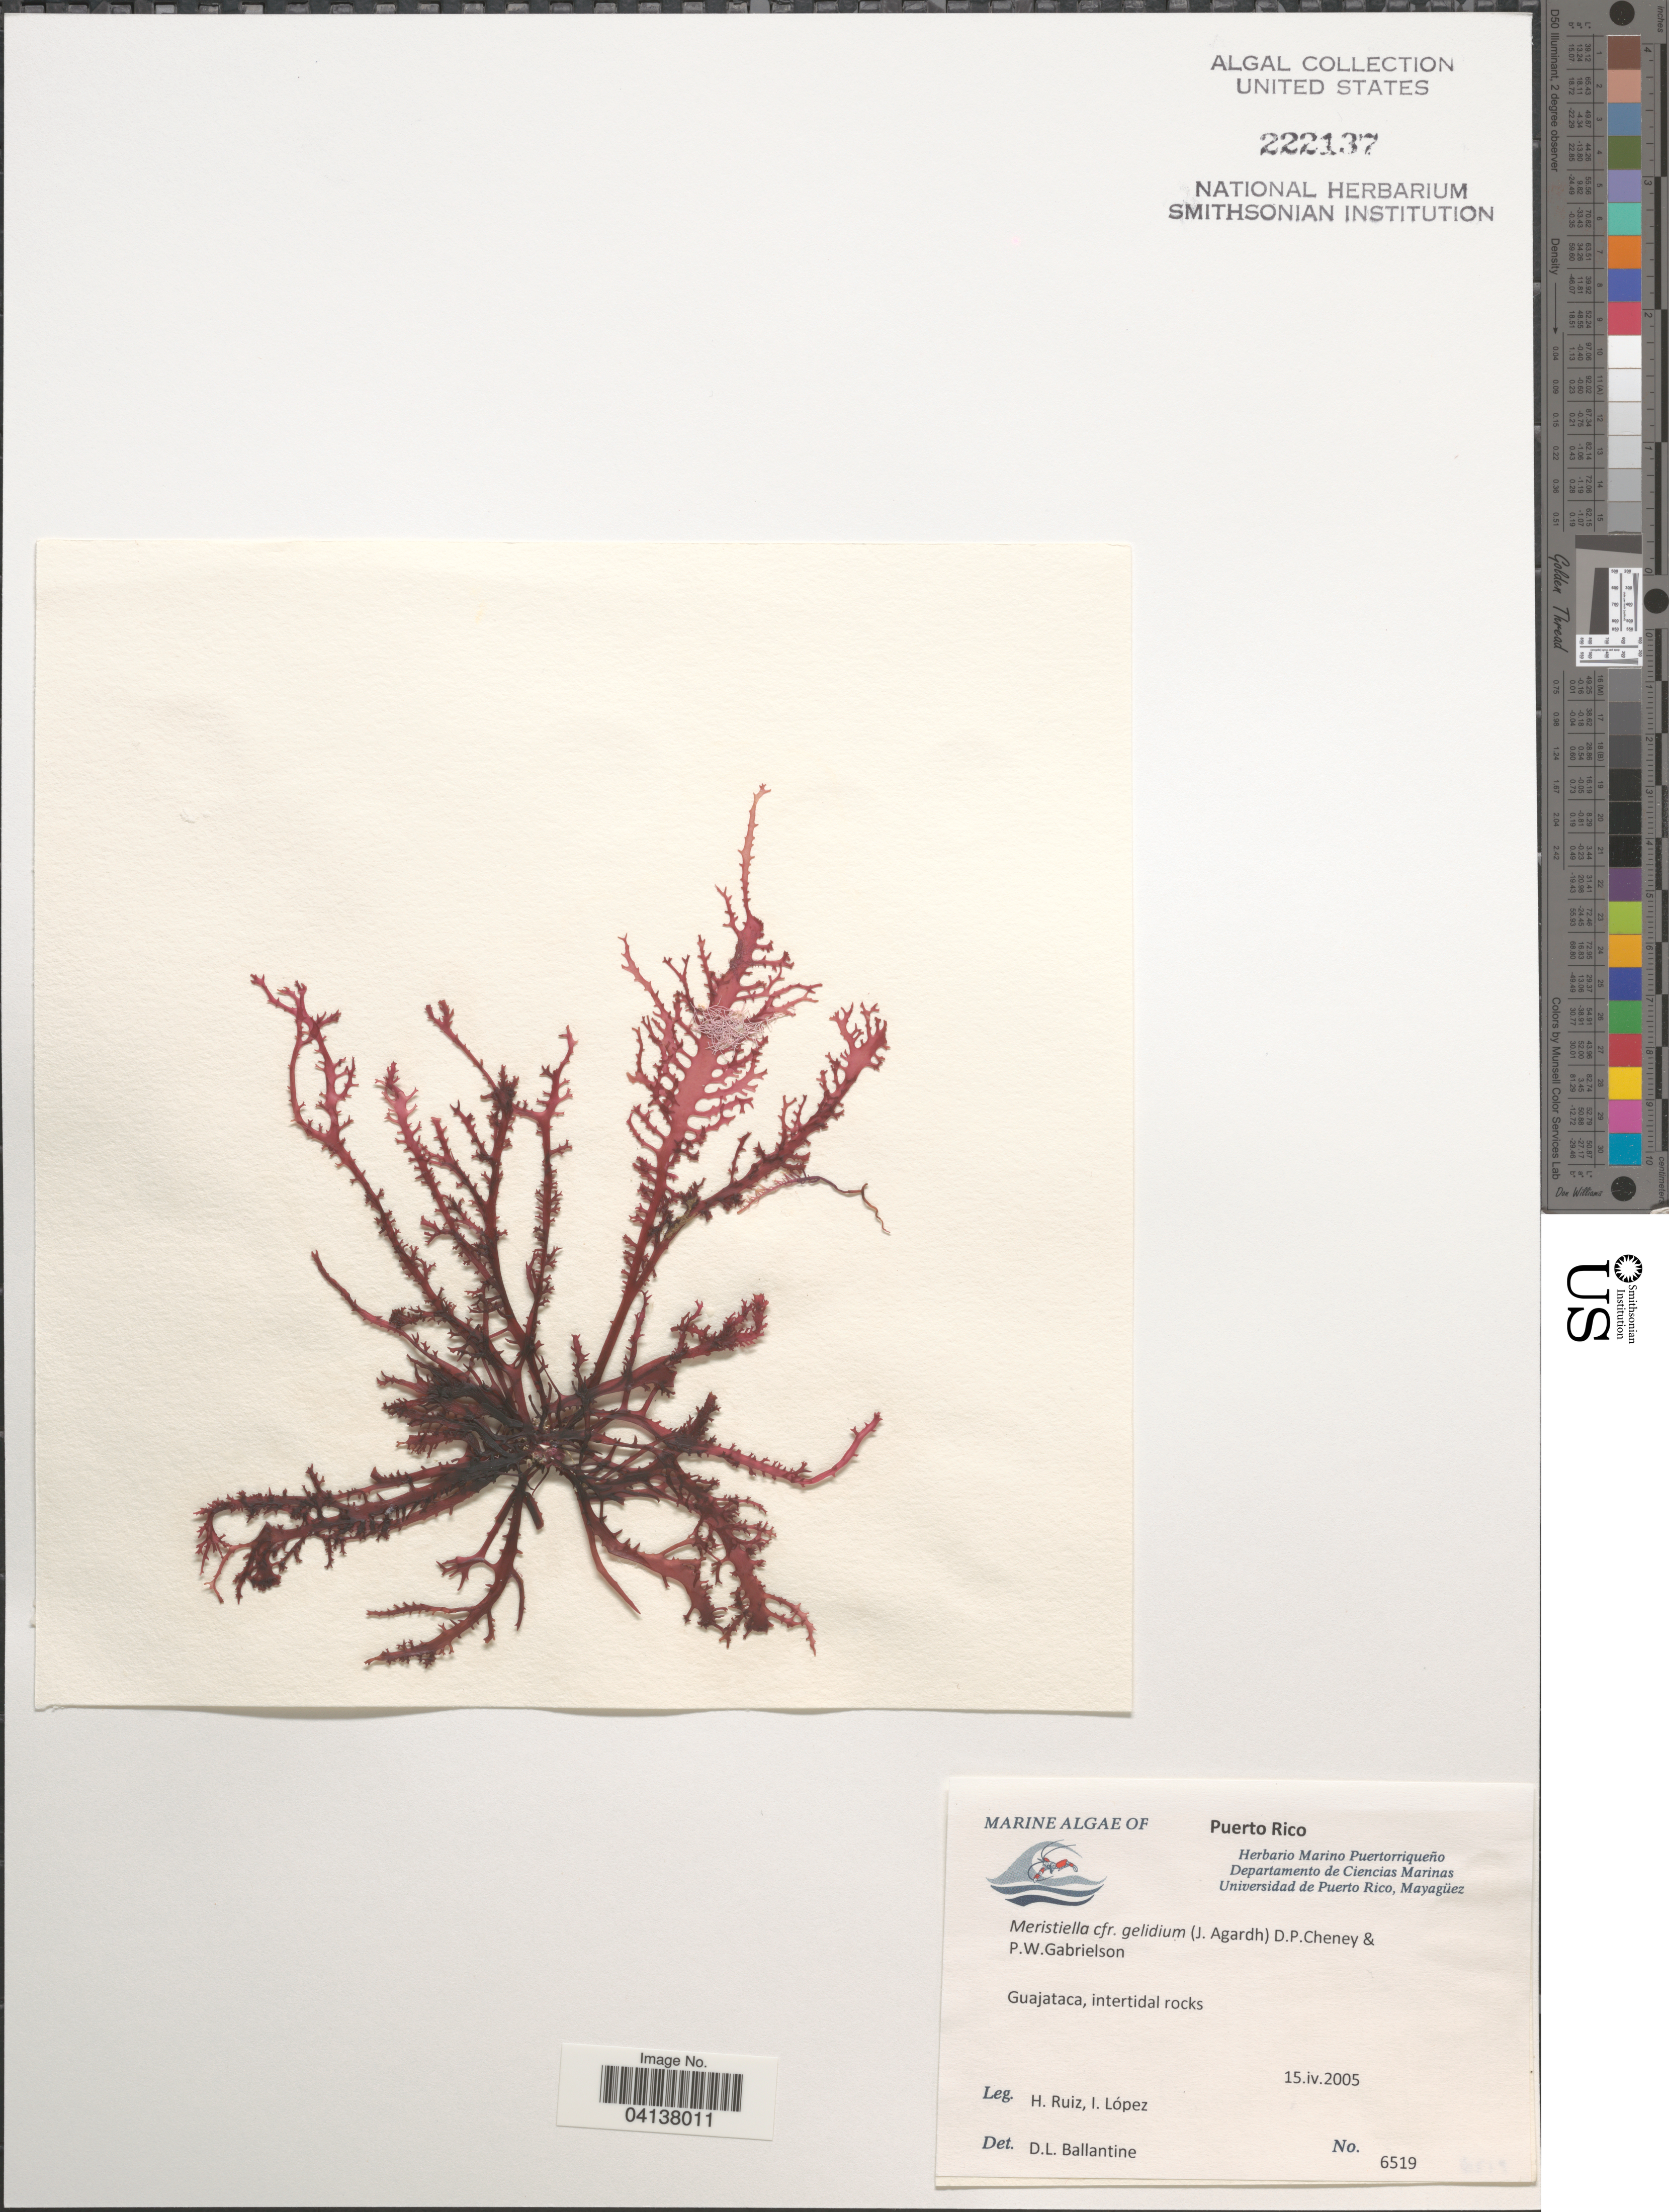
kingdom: Plantae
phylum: Rhodophyta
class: Florideophyceae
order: Gigartinales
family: Solieriaceae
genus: Meristotheca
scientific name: Meristotheca gelidium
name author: (J. Agardh) E.J. Faye & Masuda in E.J. Faye et al.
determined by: Algae name updating Project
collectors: H. Ruiz & I. Lopéz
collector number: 6519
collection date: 2005-04-15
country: Puerto Rico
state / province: Guajataca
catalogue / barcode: US 222137